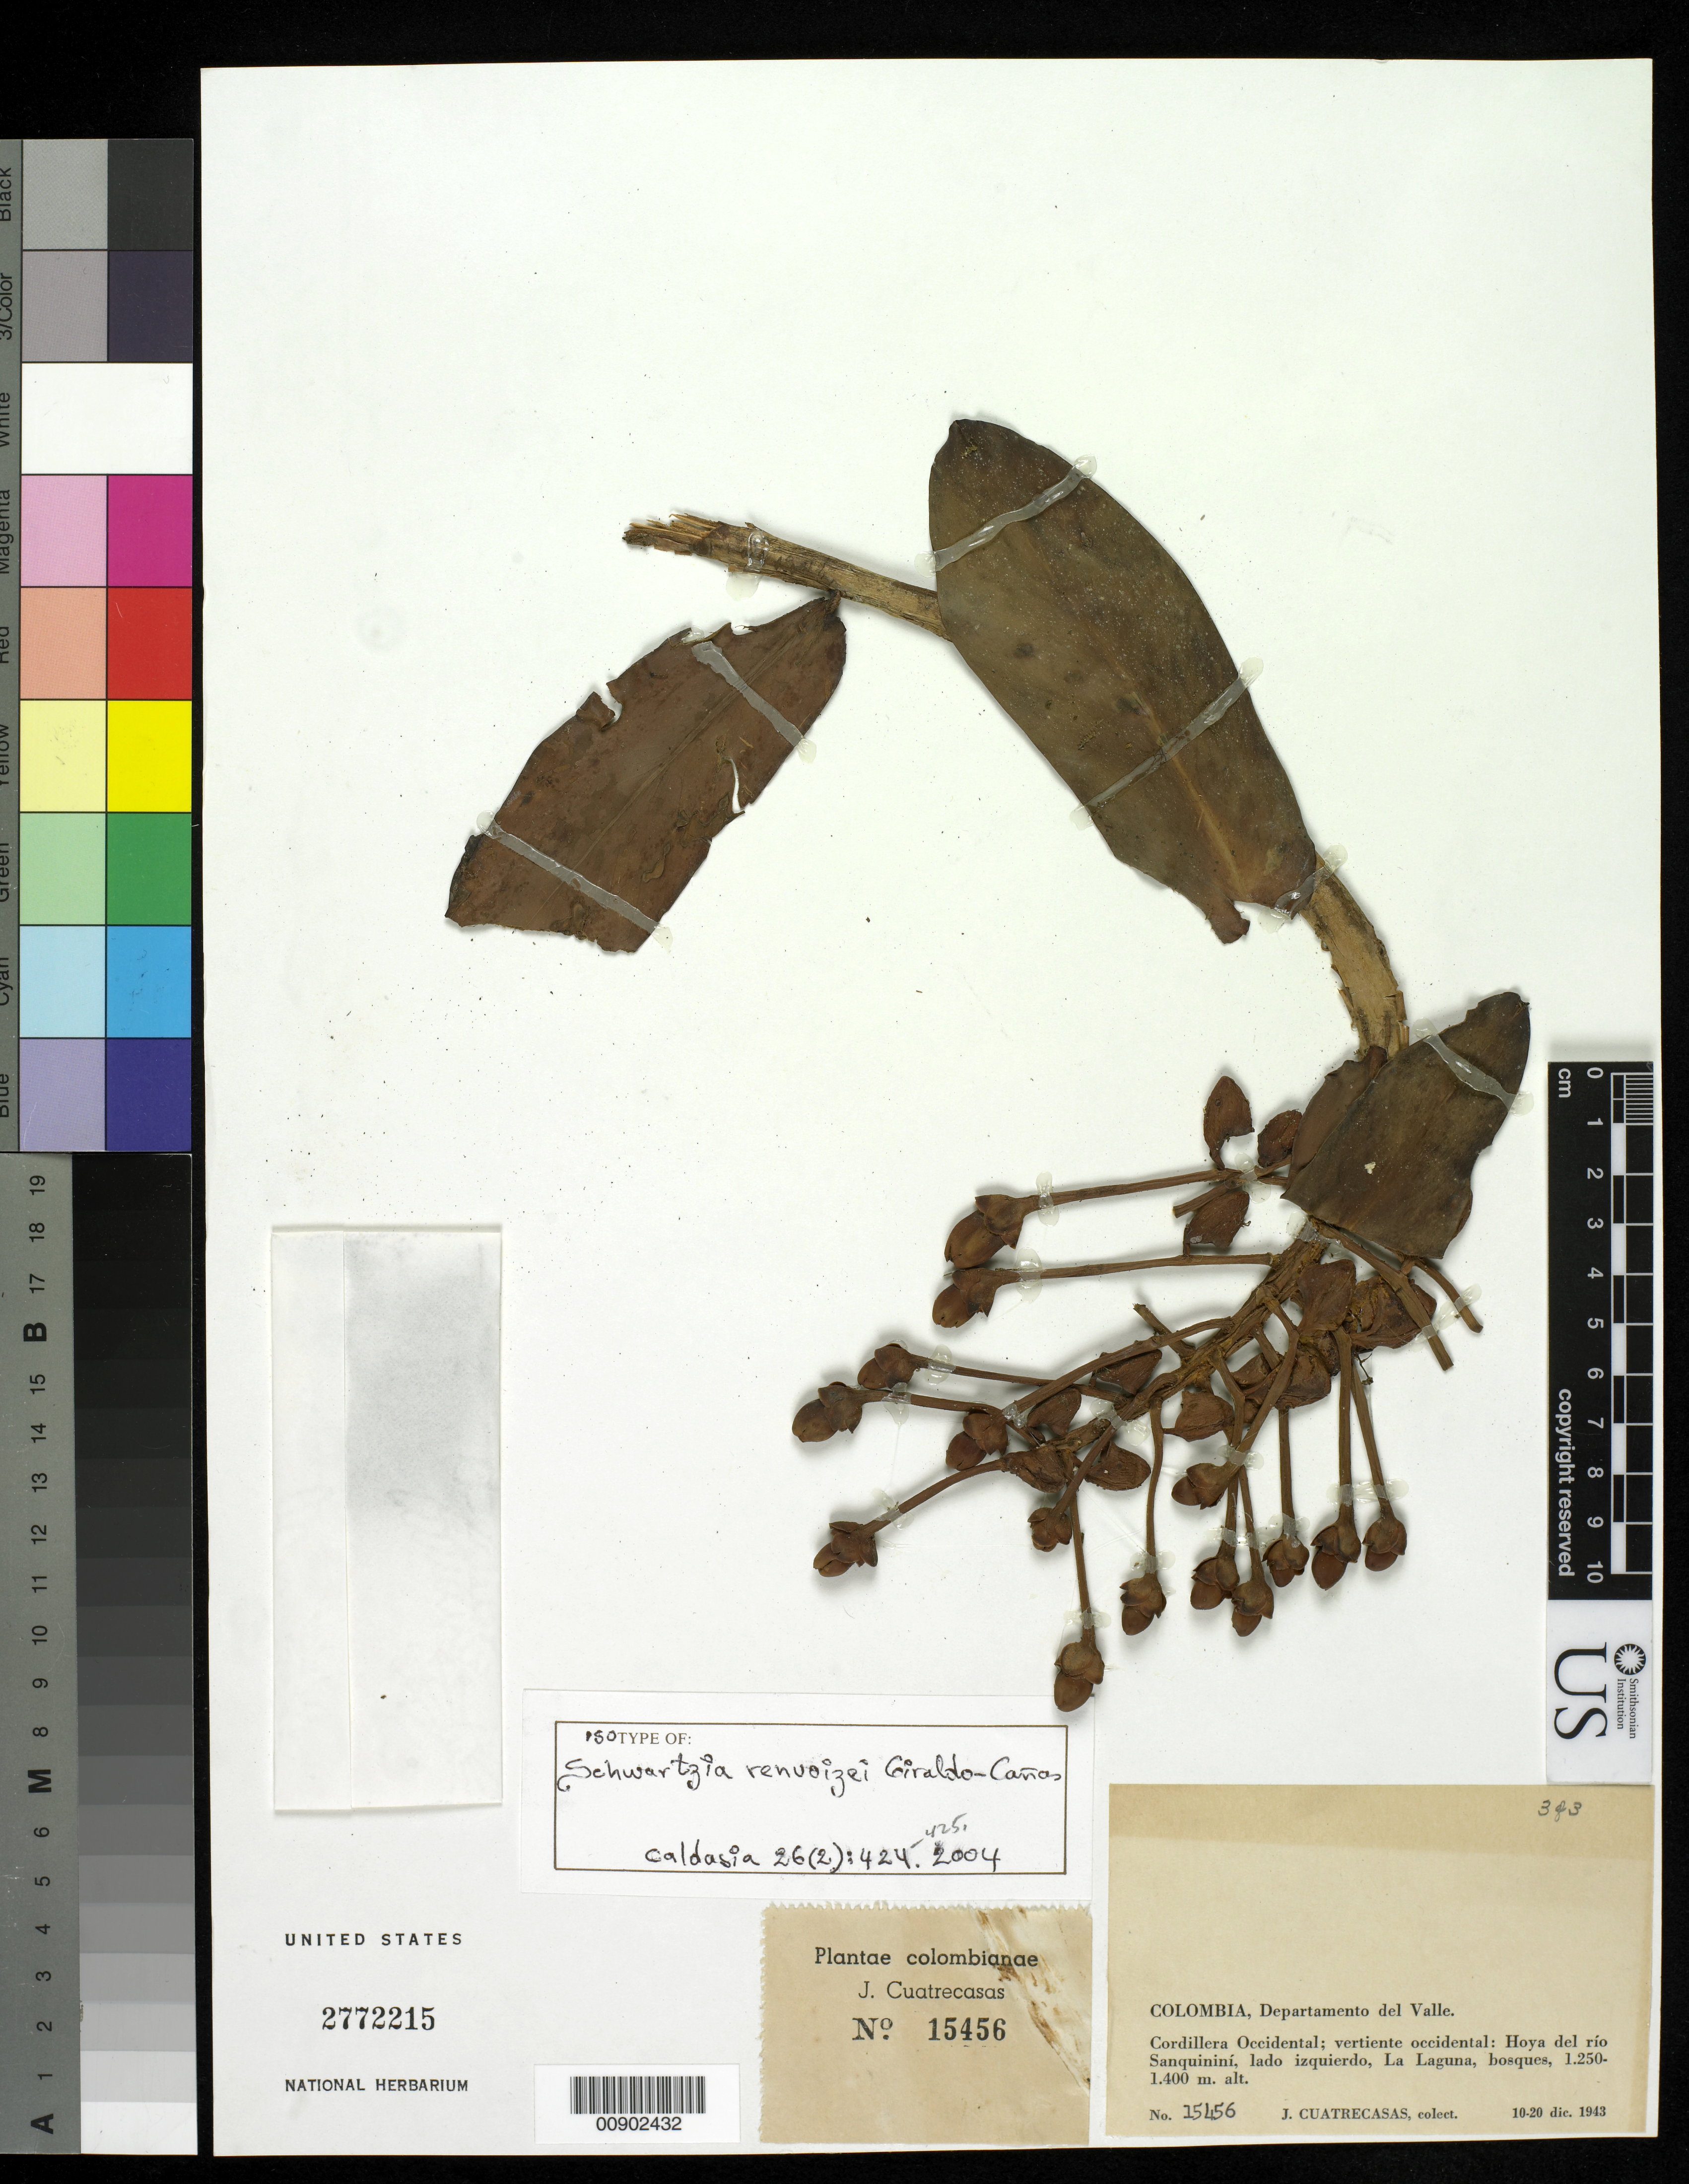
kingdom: Plantae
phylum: Tracheophyta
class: Magnoliopsida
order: Ericales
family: Marcgraviaceae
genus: Schwartzia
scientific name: Schwartzia renvoizei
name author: Gir.-Cañas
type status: Isotype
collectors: J. Cuatrecasas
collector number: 15456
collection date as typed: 10 Dec 1943 to 20 Dec 1943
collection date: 1943-12-10/1943-12-20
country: Colombia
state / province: Valle del Cauca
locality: Cordillera Occidental; vertiente occidental: Hoya del río Sanquininí, lado izquierdo, La Laguna.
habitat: Bosques.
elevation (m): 1250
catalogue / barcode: US 2772215